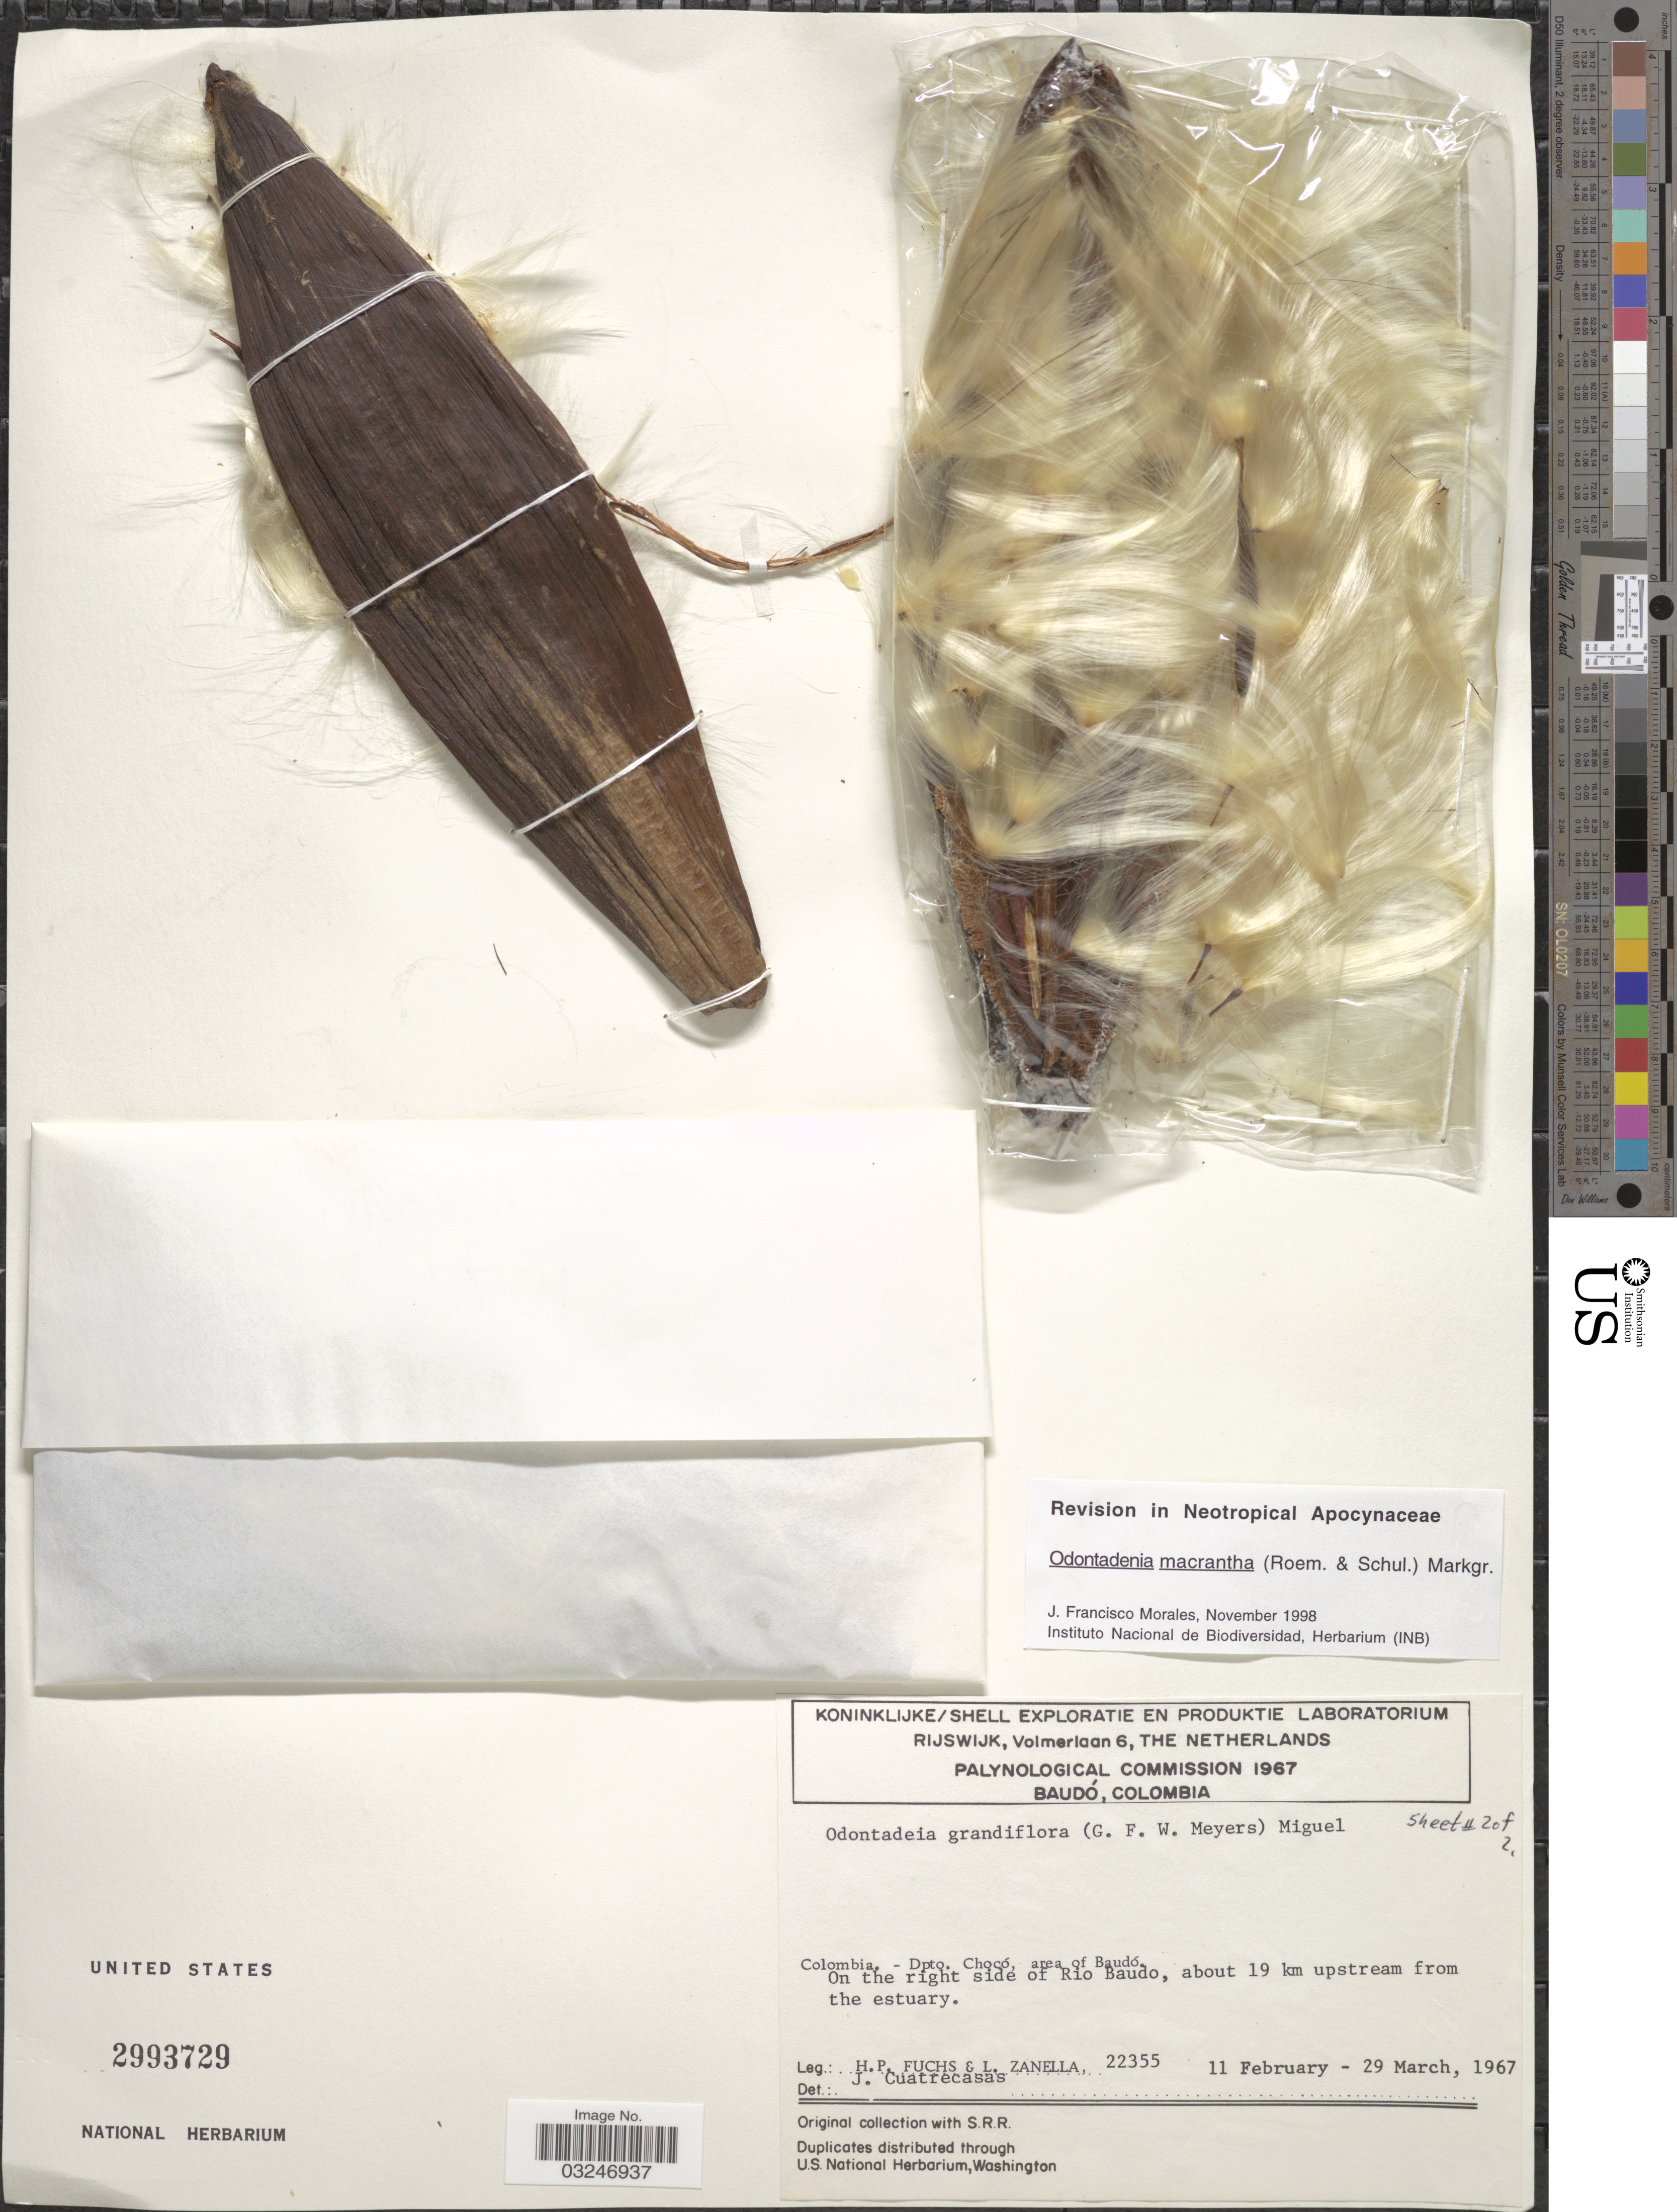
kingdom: Plantae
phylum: Tracheophyta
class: Magnoliopsida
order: Gentianales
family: Apocynaceae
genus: Odontadenia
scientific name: Odontadenia macrantha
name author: (Roem. & Schult.) Markgr.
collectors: H. P. Fuchs & L. Zanella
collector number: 22355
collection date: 1967-02-11/1967-03-29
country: Colombia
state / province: Chocó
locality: Dpto. Chocó, area of Baudó. On the right side of Rio Baudo, about 19 km upstream from the estuary.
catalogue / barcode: US 2993729